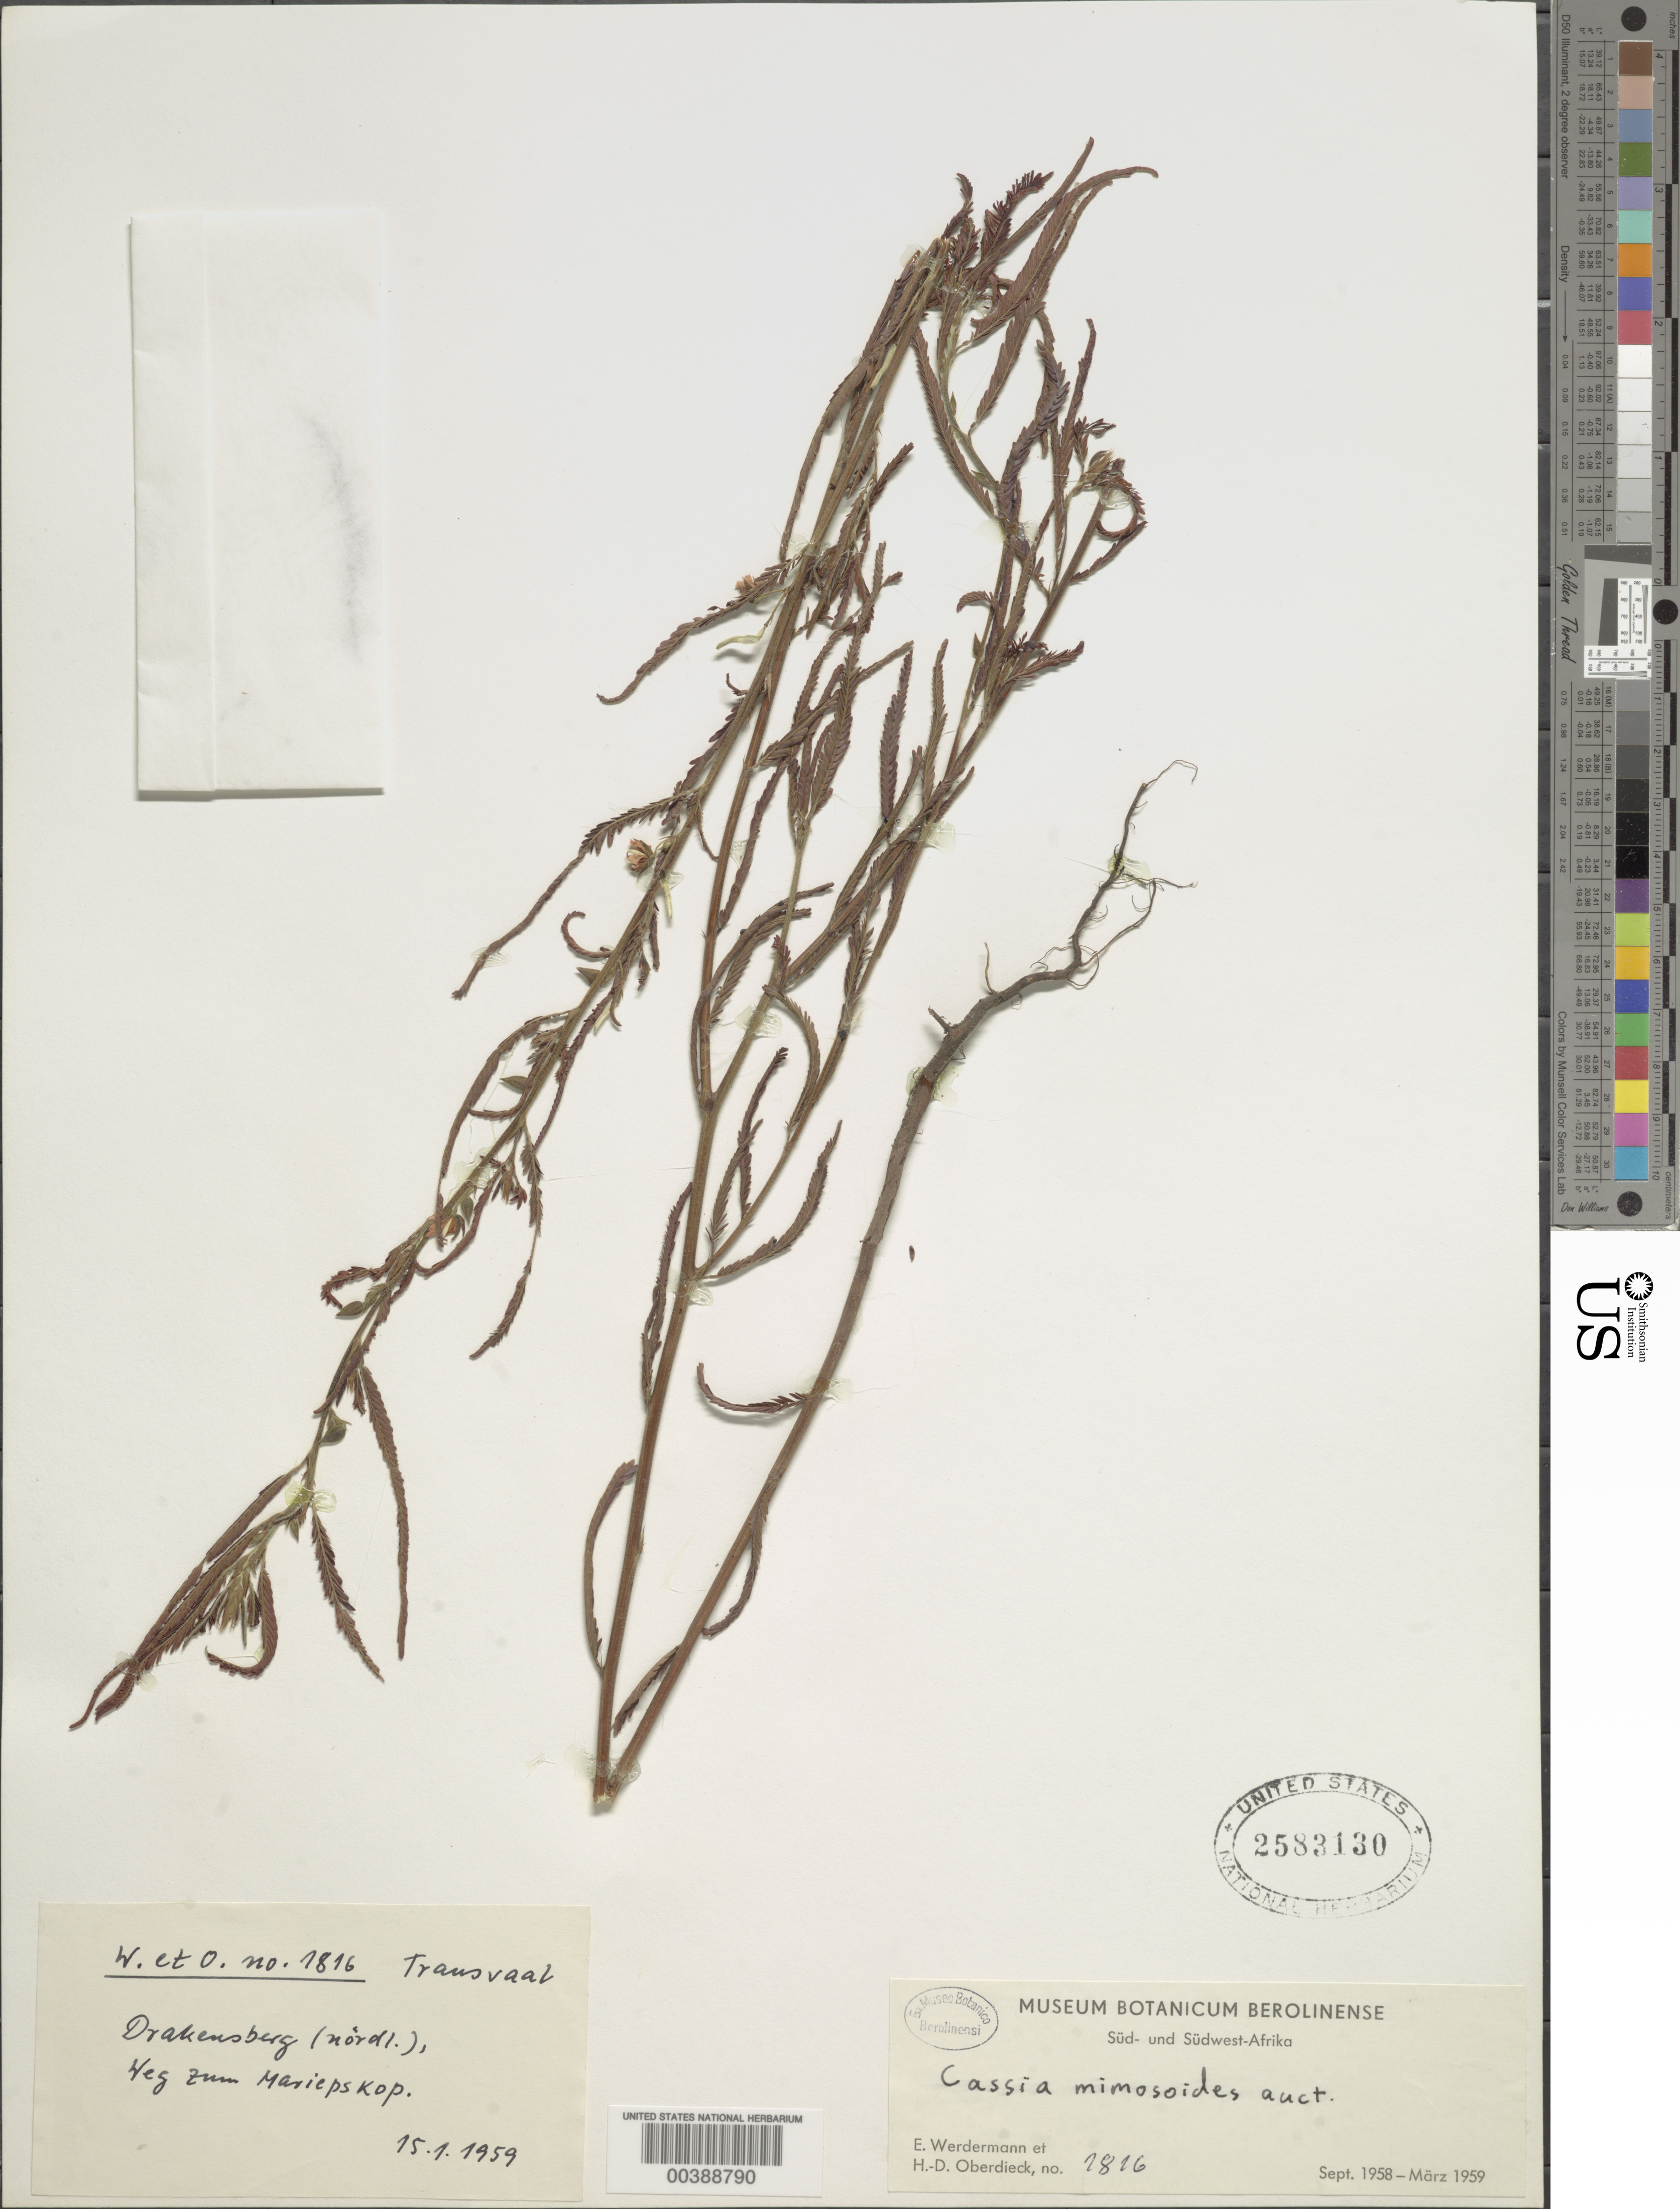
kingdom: Plantae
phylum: Tracheophyta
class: Magnoliopsida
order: Fabales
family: Fabaceae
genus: Chamaecrista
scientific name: Chamaecrista mimosoides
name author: (L.) Greene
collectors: E. Werdermann & H. Oberdieck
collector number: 1816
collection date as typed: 15 Jan 1959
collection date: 1959-01-15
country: South Africa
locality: Drakensberg (nordl.), weg zum mariepskop. Transvaal between Limpopo and Mpumalanga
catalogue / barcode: US 2583130